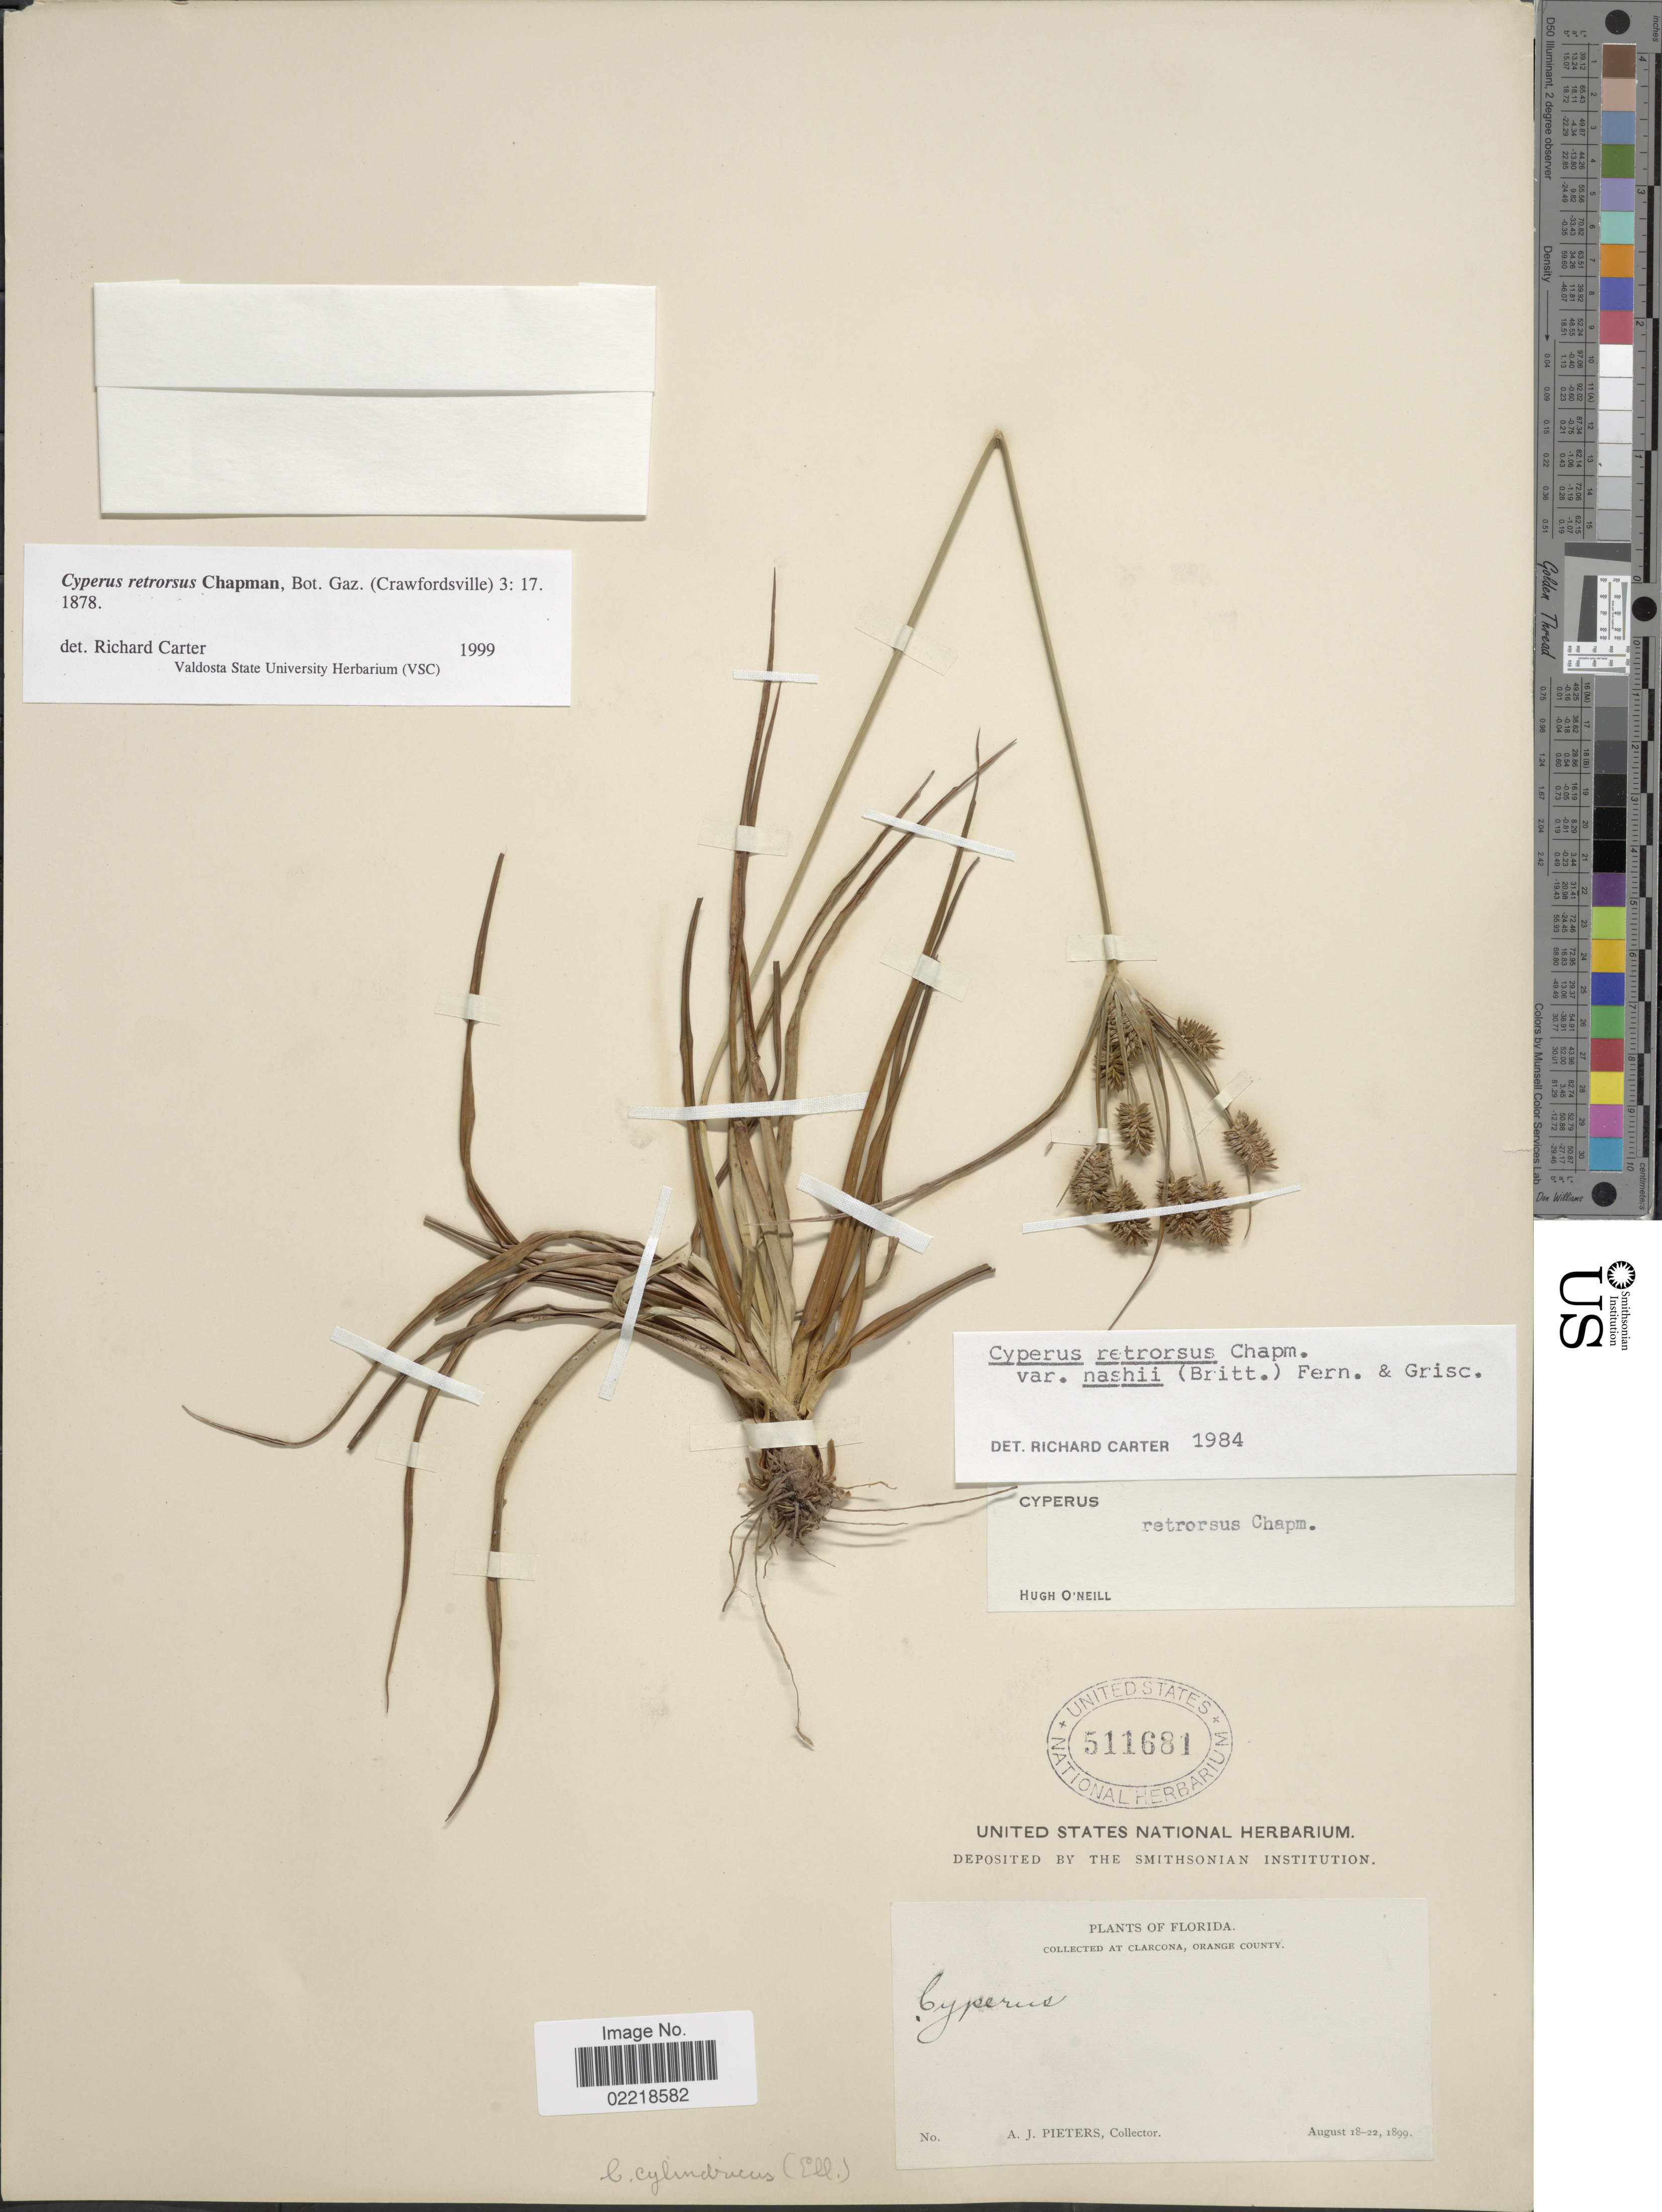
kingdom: Plantae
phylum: Tracheophyta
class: Liliopsida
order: Poales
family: Cyperaceae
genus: Cyperus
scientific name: Cyperus retrorsus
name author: Chapm.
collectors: A. Pieters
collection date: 1899-08-18/1899-08-22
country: United States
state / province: Florida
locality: Clarcona, Orange County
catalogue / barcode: US 511681